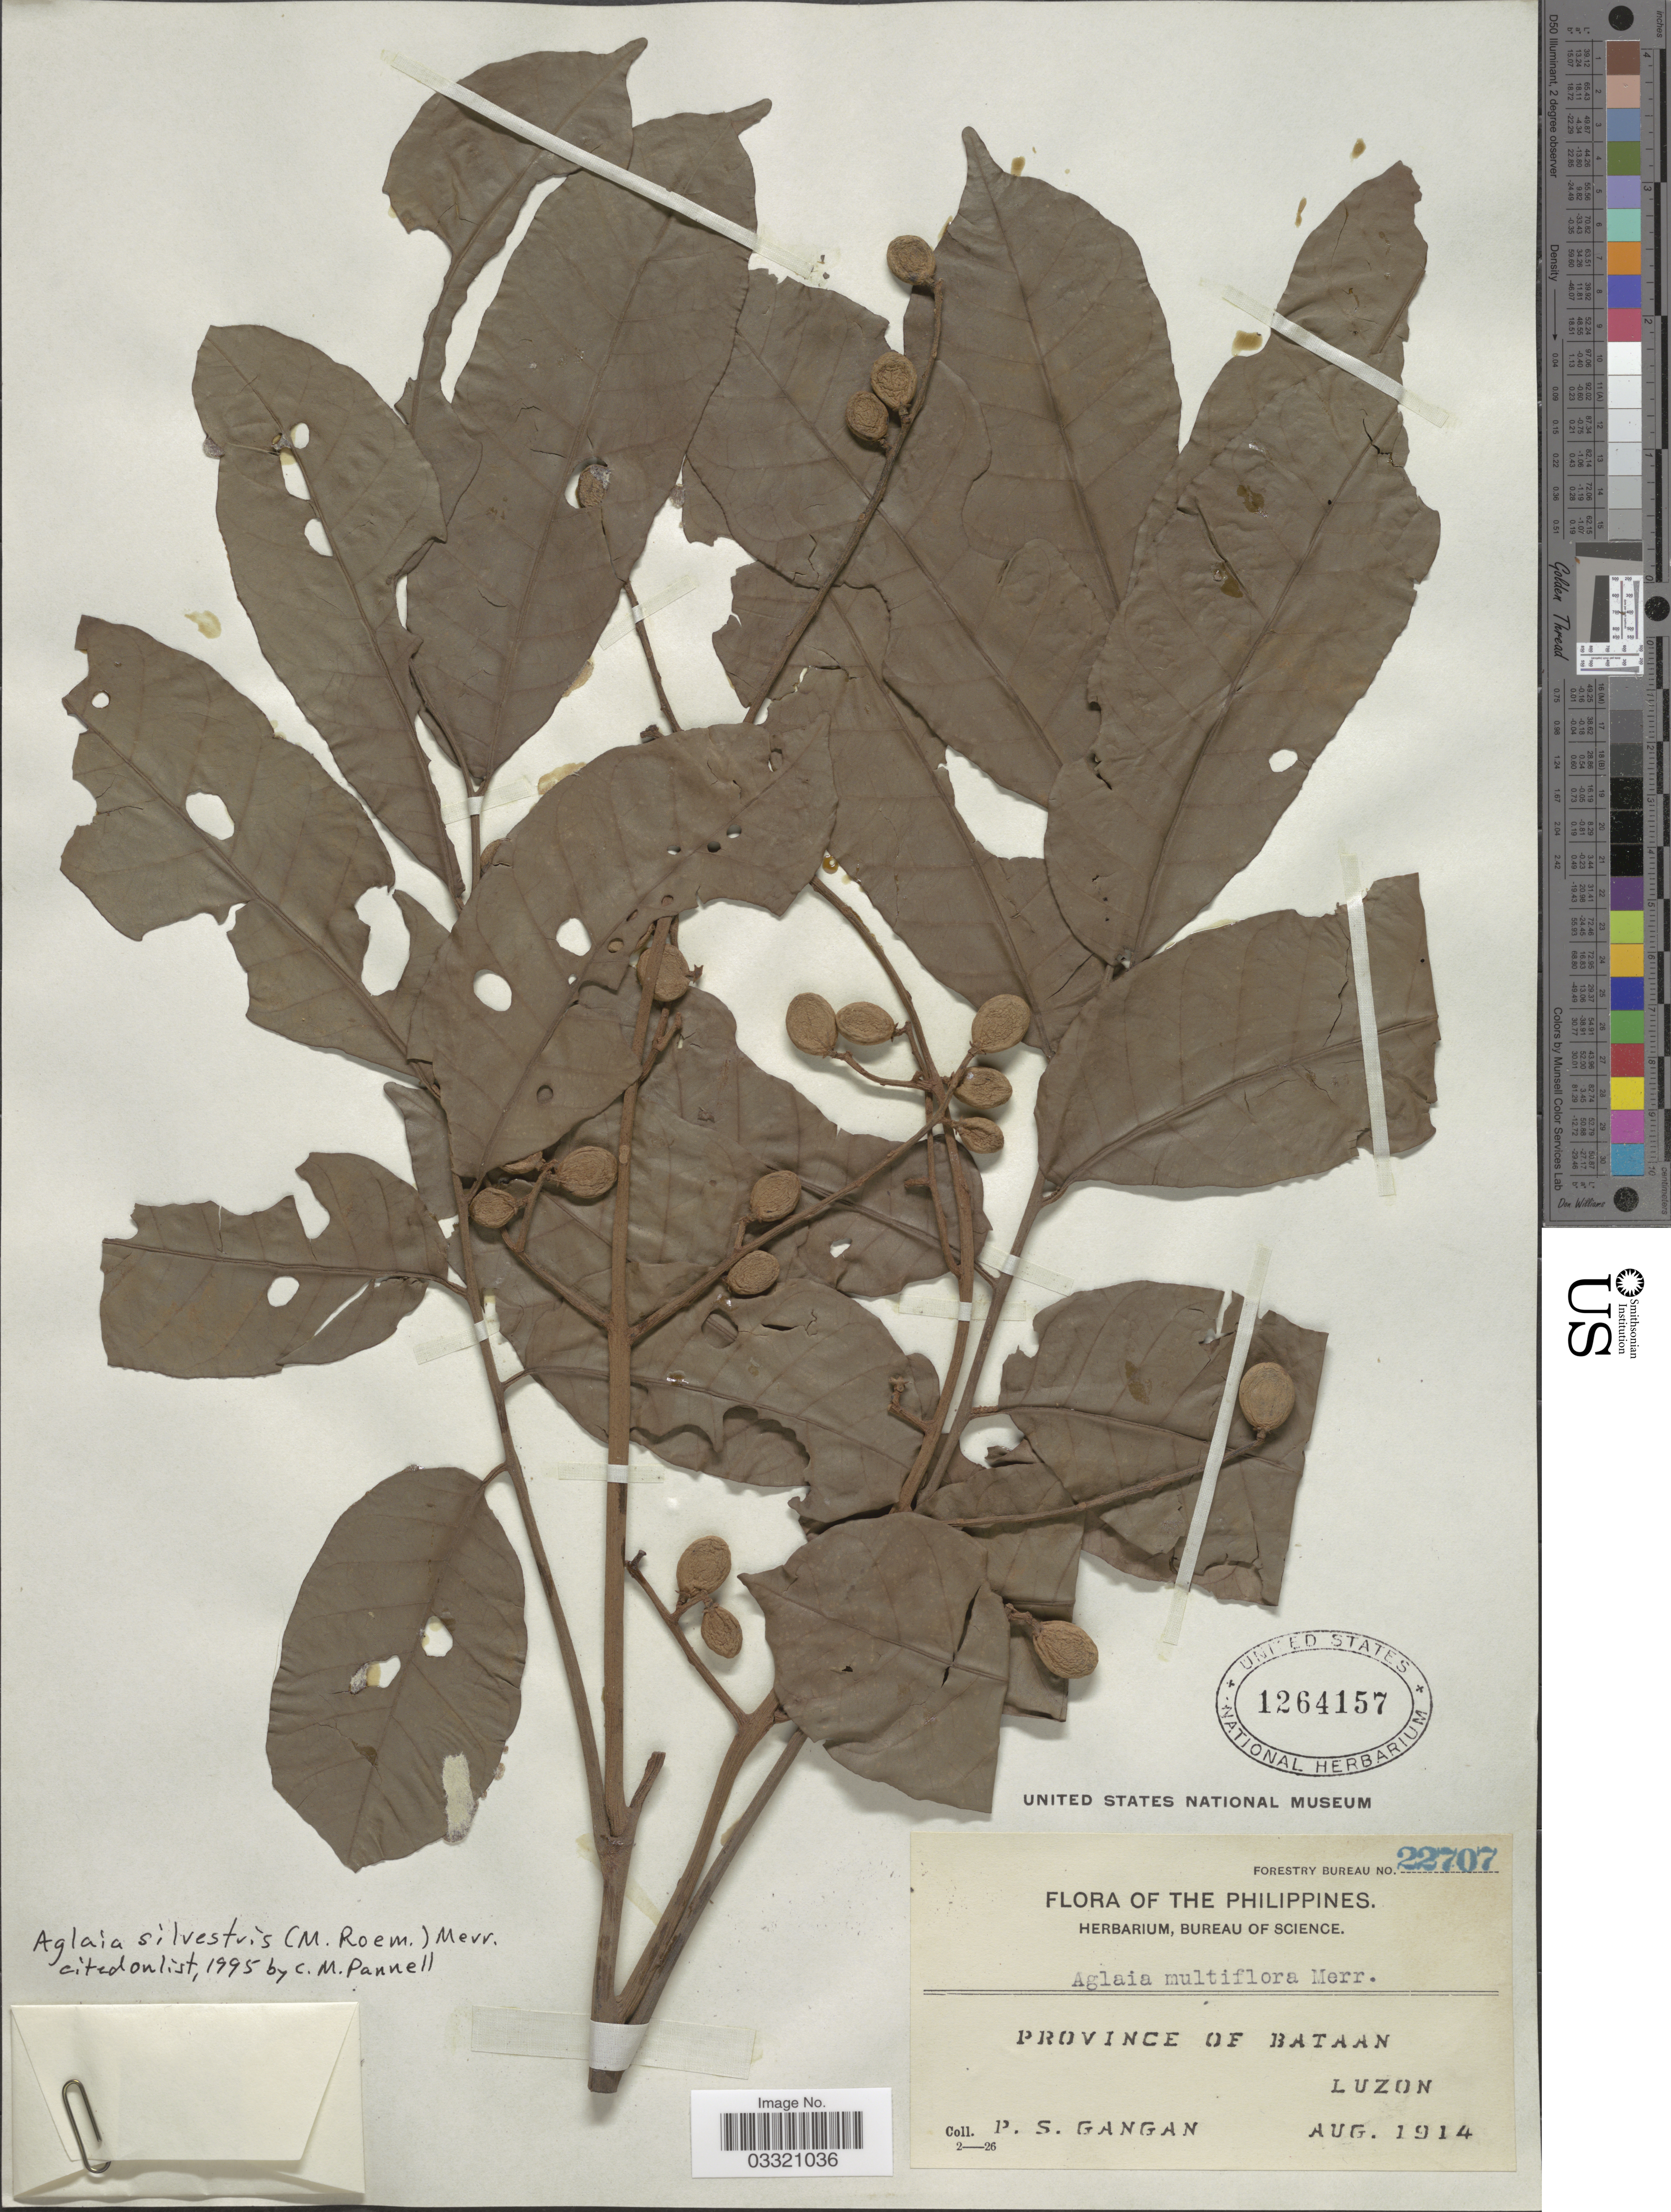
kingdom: Plantae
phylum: Tracheophyta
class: Magnoliopsida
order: Sapindales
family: Meliaceae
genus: Aglaia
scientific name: Aglaia silvestris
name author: (M. Roem.) Merr.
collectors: P. Gangan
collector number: Forestry Bureau 22707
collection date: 1914-08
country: Philippines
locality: Province of Bataan. Luzon.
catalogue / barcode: US 1264157